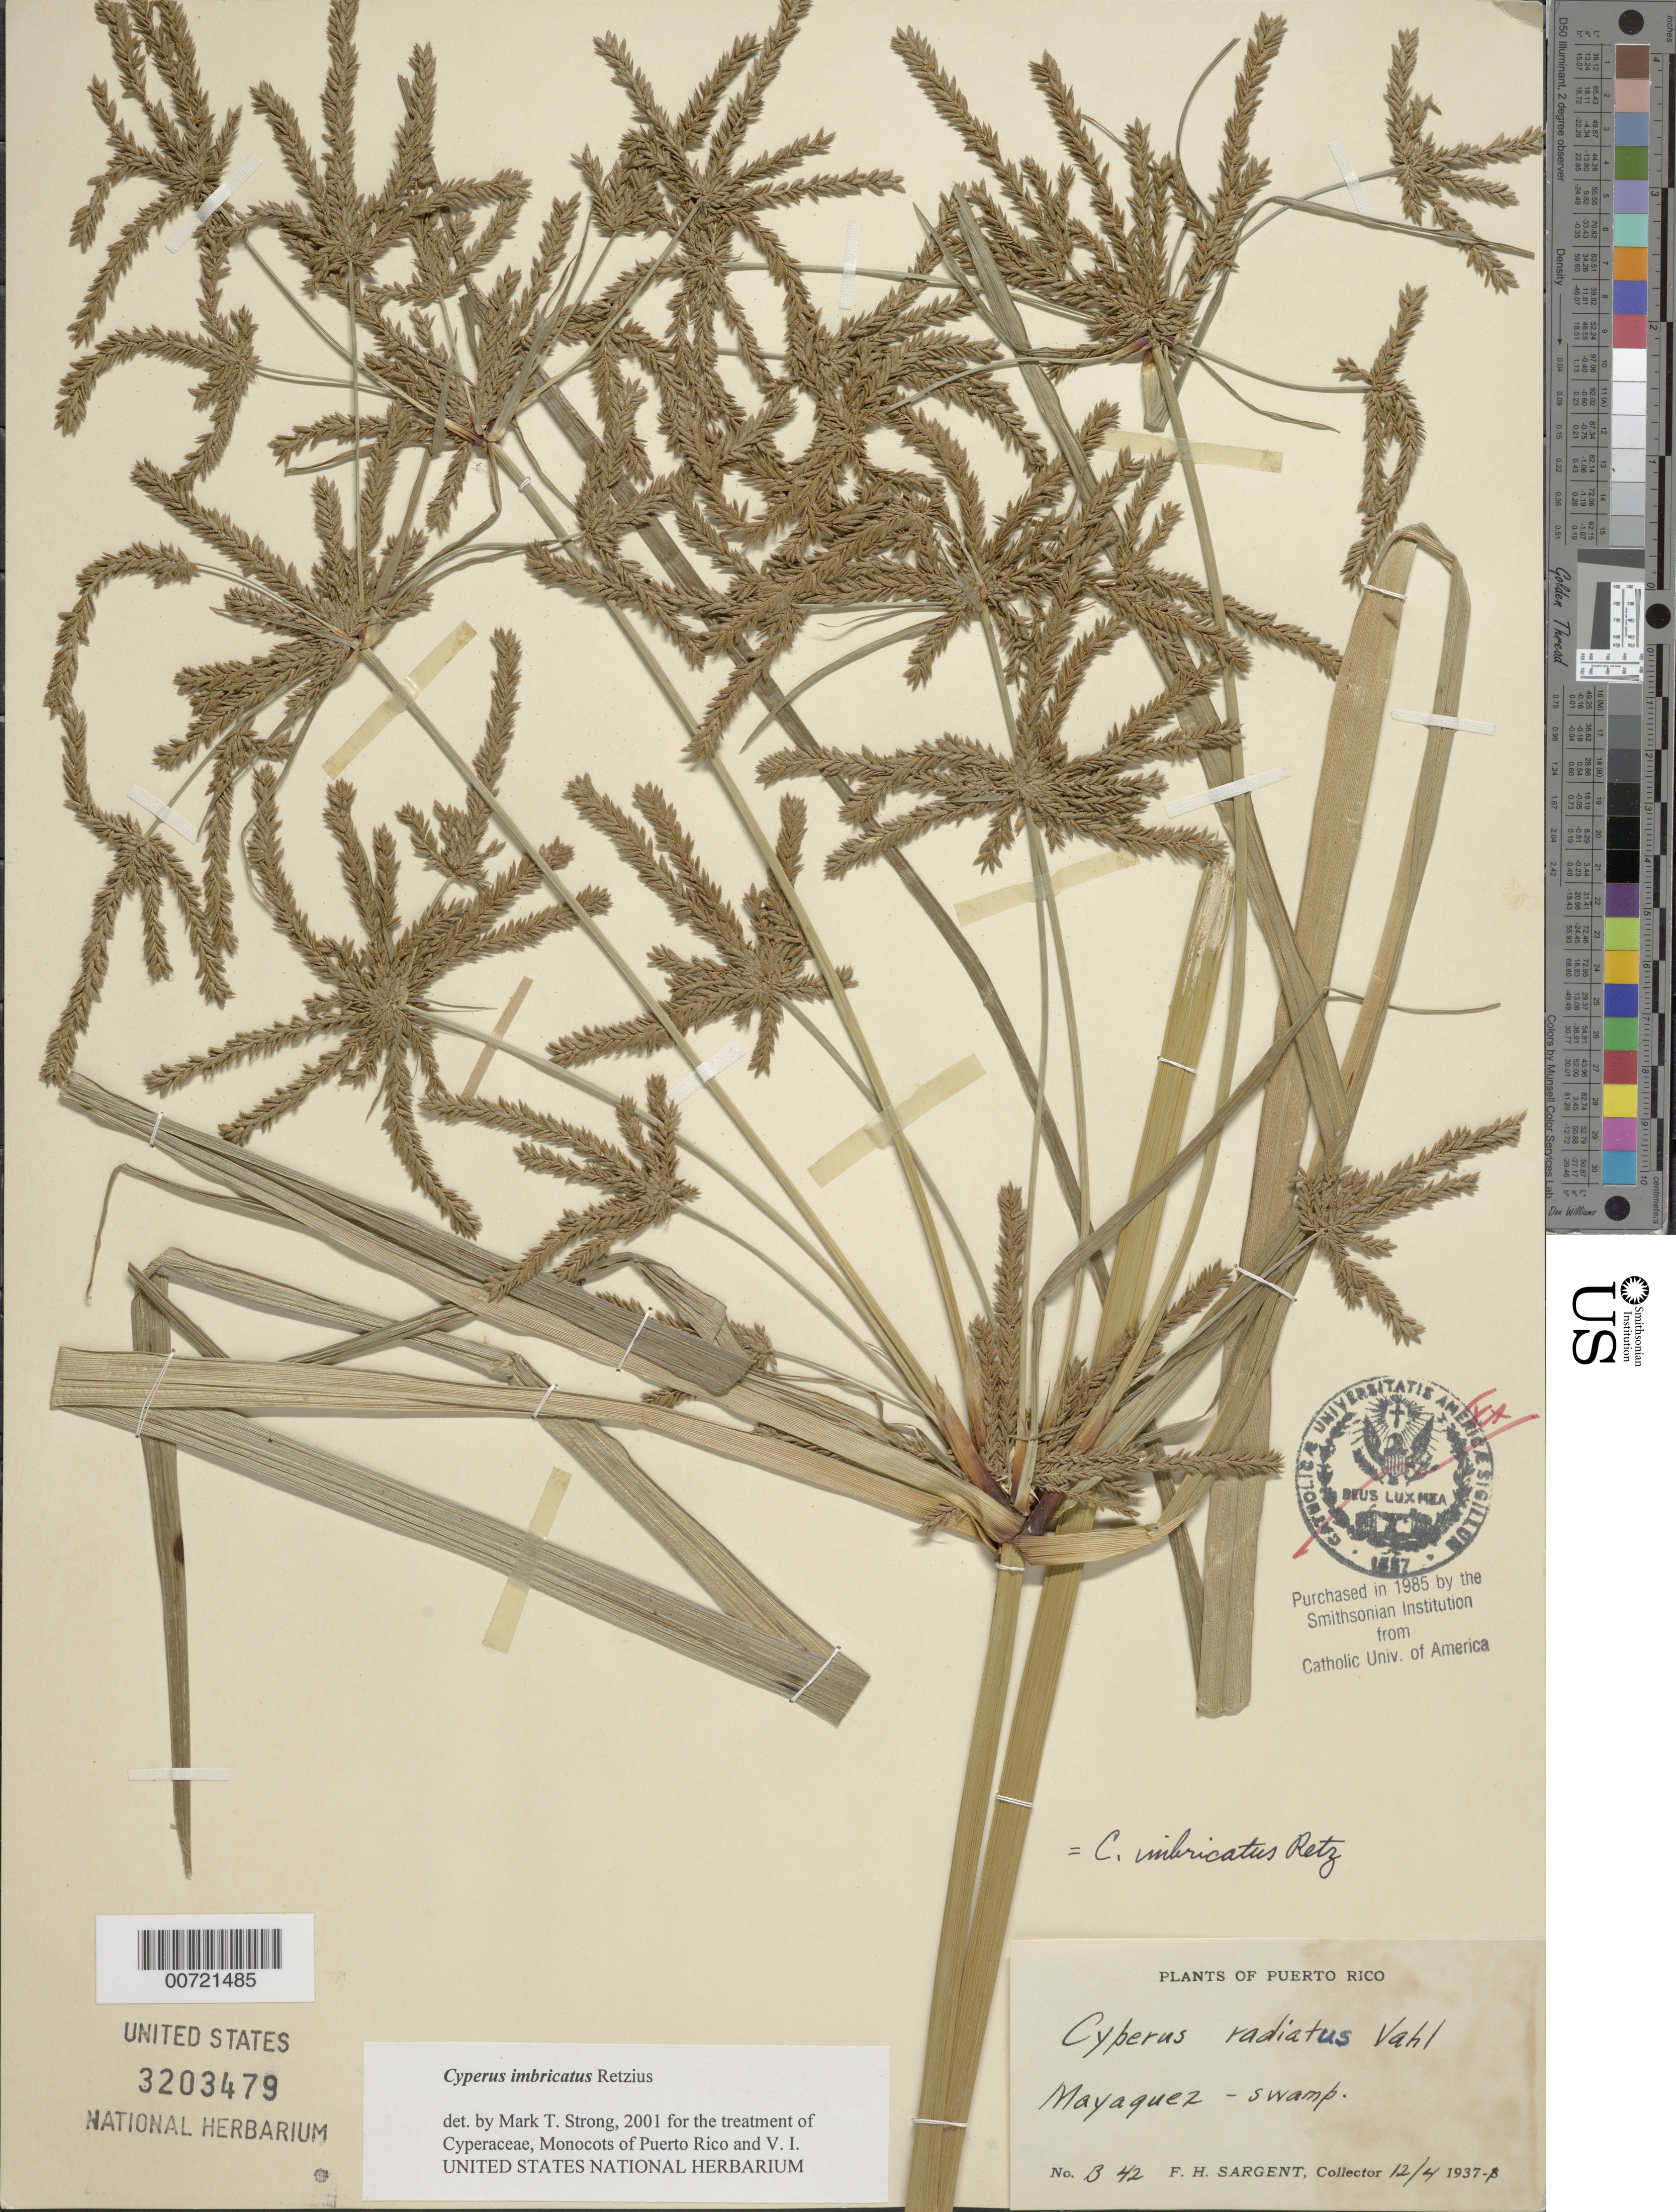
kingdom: Plantae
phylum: Tracheophyta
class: Liliopsida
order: Poales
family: Cyperaceae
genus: Cyperus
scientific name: Cyperus imbricatus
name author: Retz.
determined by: Strong, M. T., (US), Smithsonian Institution - National Museum of Natural History (UNITED STATES)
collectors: F. H. Sargent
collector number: B42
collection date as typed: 12 Apr 1937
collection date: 1937-04-12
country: Puerto Rico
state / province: Mayagüez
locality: Mayagüez.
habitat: Swamp.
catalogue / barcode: US 3203479